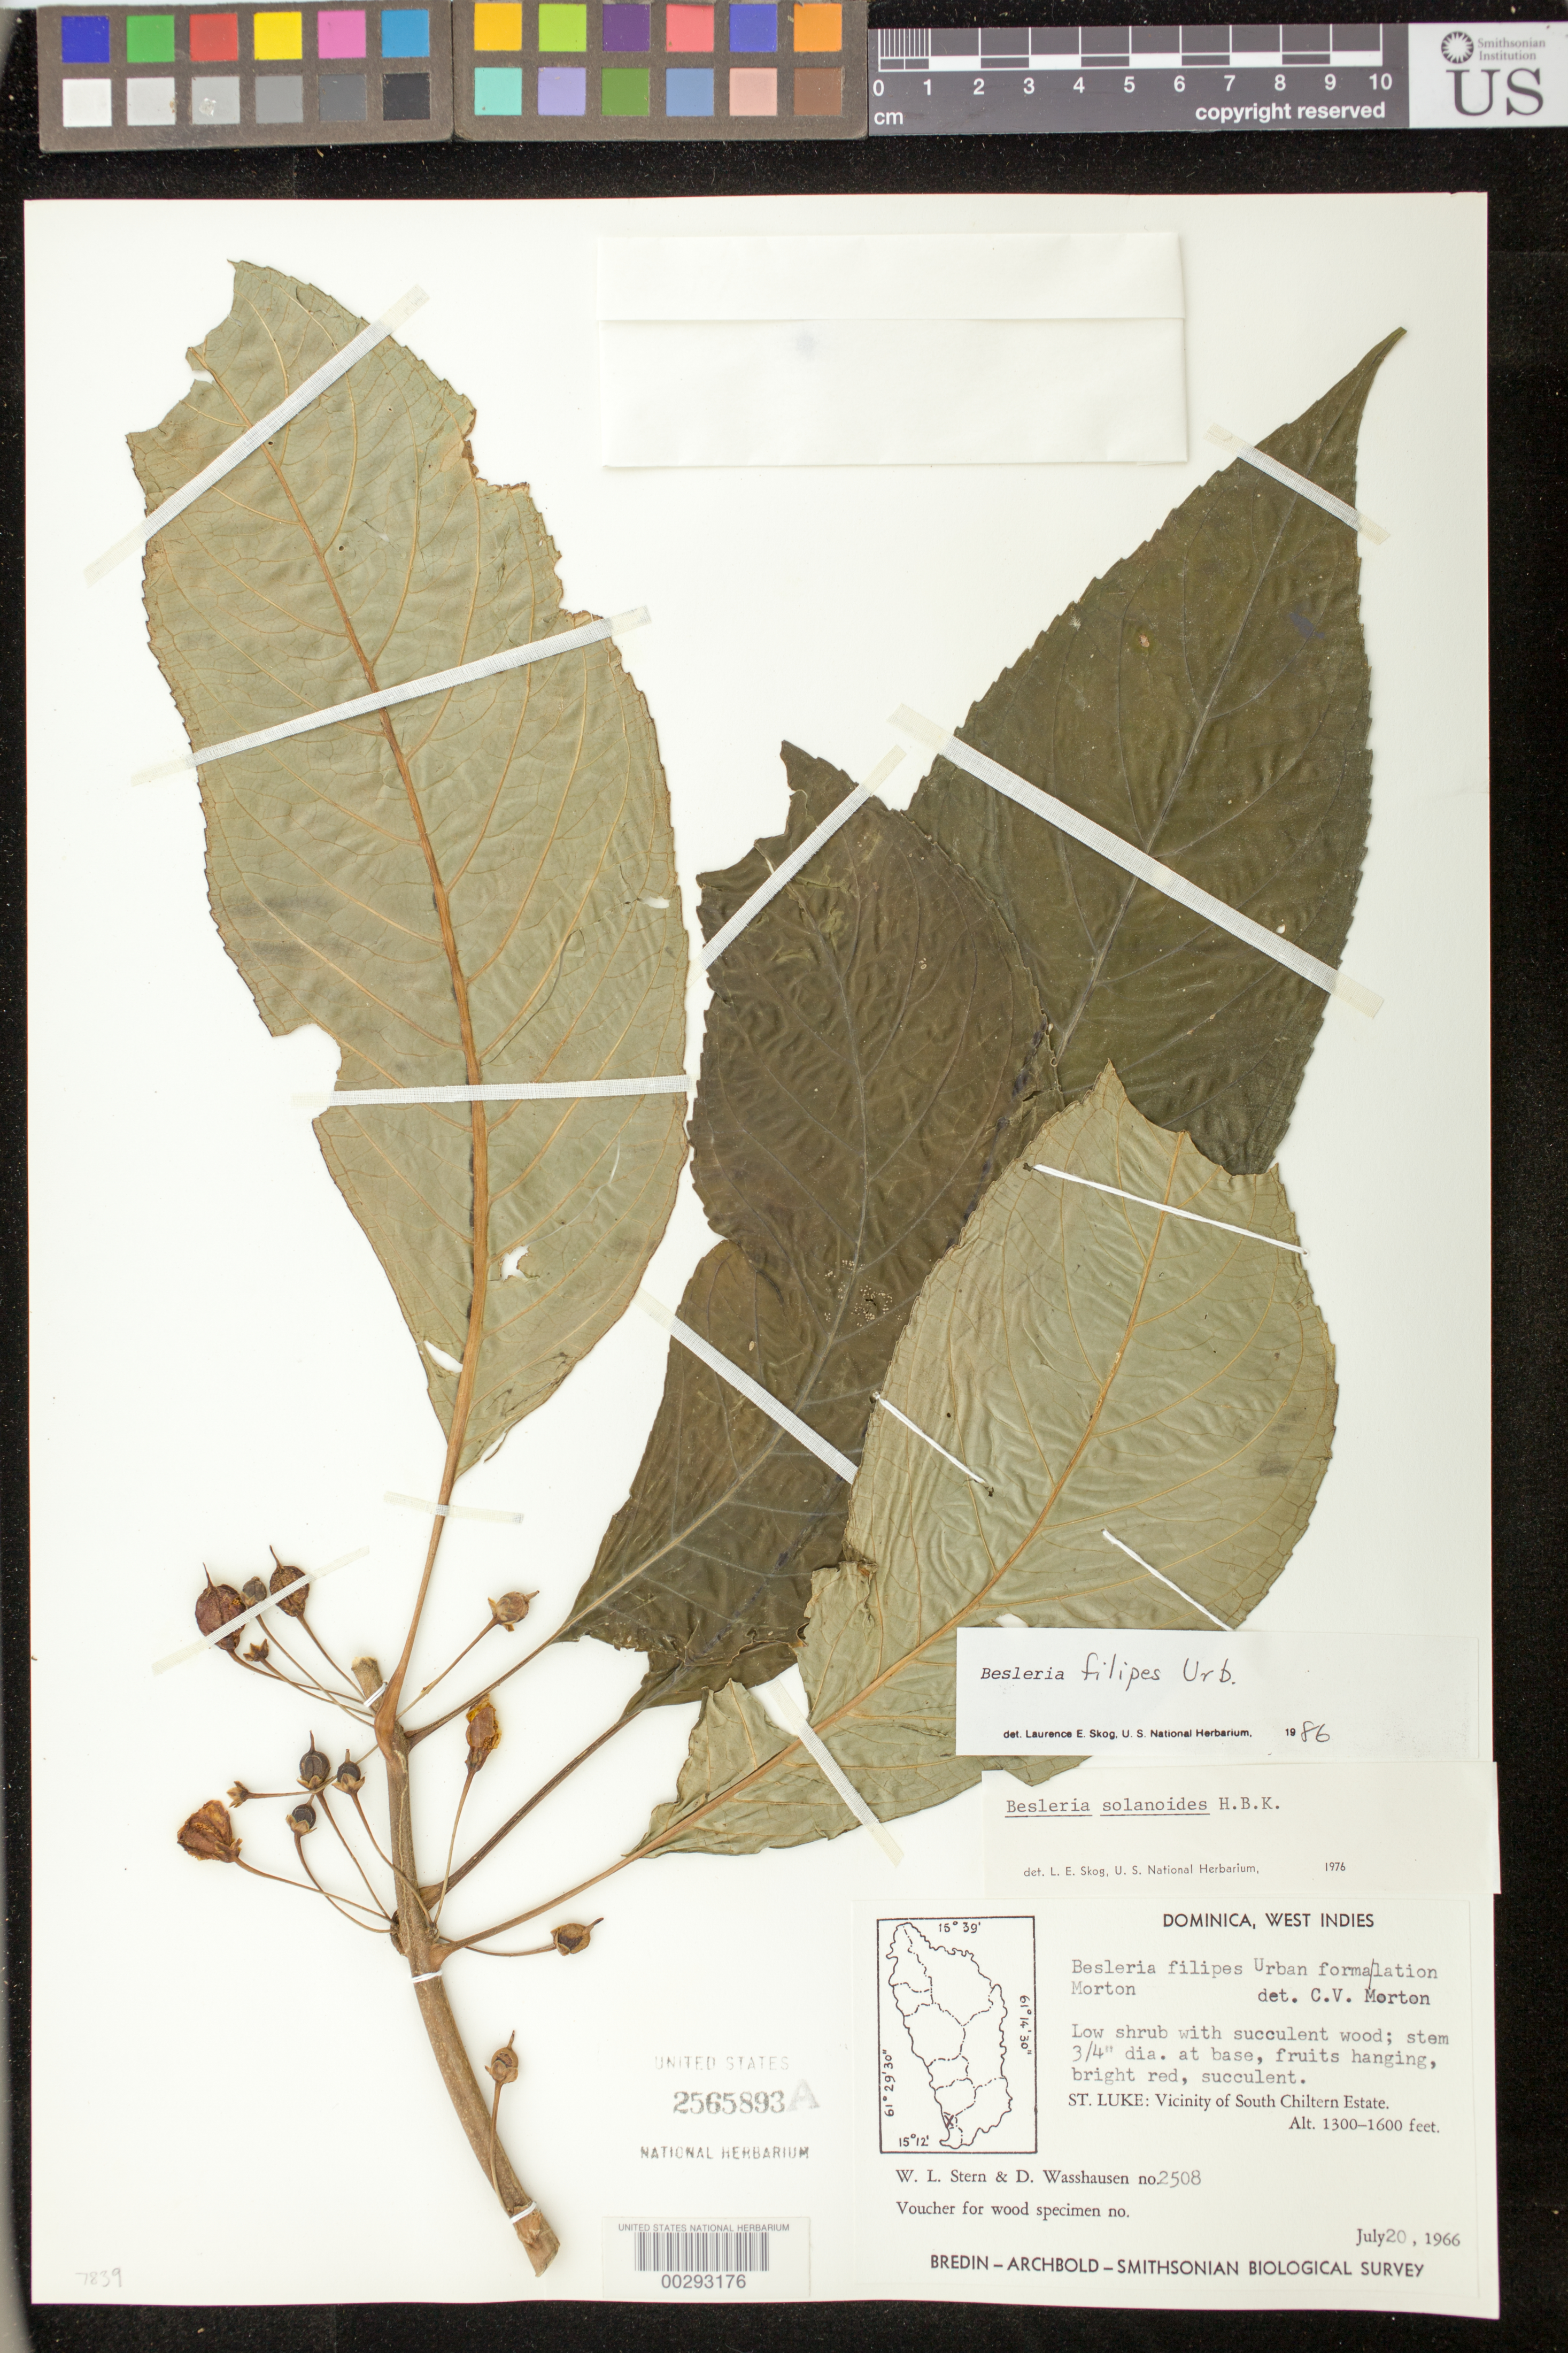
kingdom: Plantae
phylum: Tracheophyta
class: Magnoliopsida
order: Lamiales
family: Gesneriaceae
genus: Besleria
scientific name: Besleria filipes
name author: Urb.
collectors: W. L. Stern & D. C. Wasshausen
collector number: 2508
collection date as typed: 20 Jul 1966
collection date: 1966-07-20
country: Dominica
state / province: St. Luke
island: Dominica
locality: S Ciltern estate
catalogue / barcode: US 2565893A